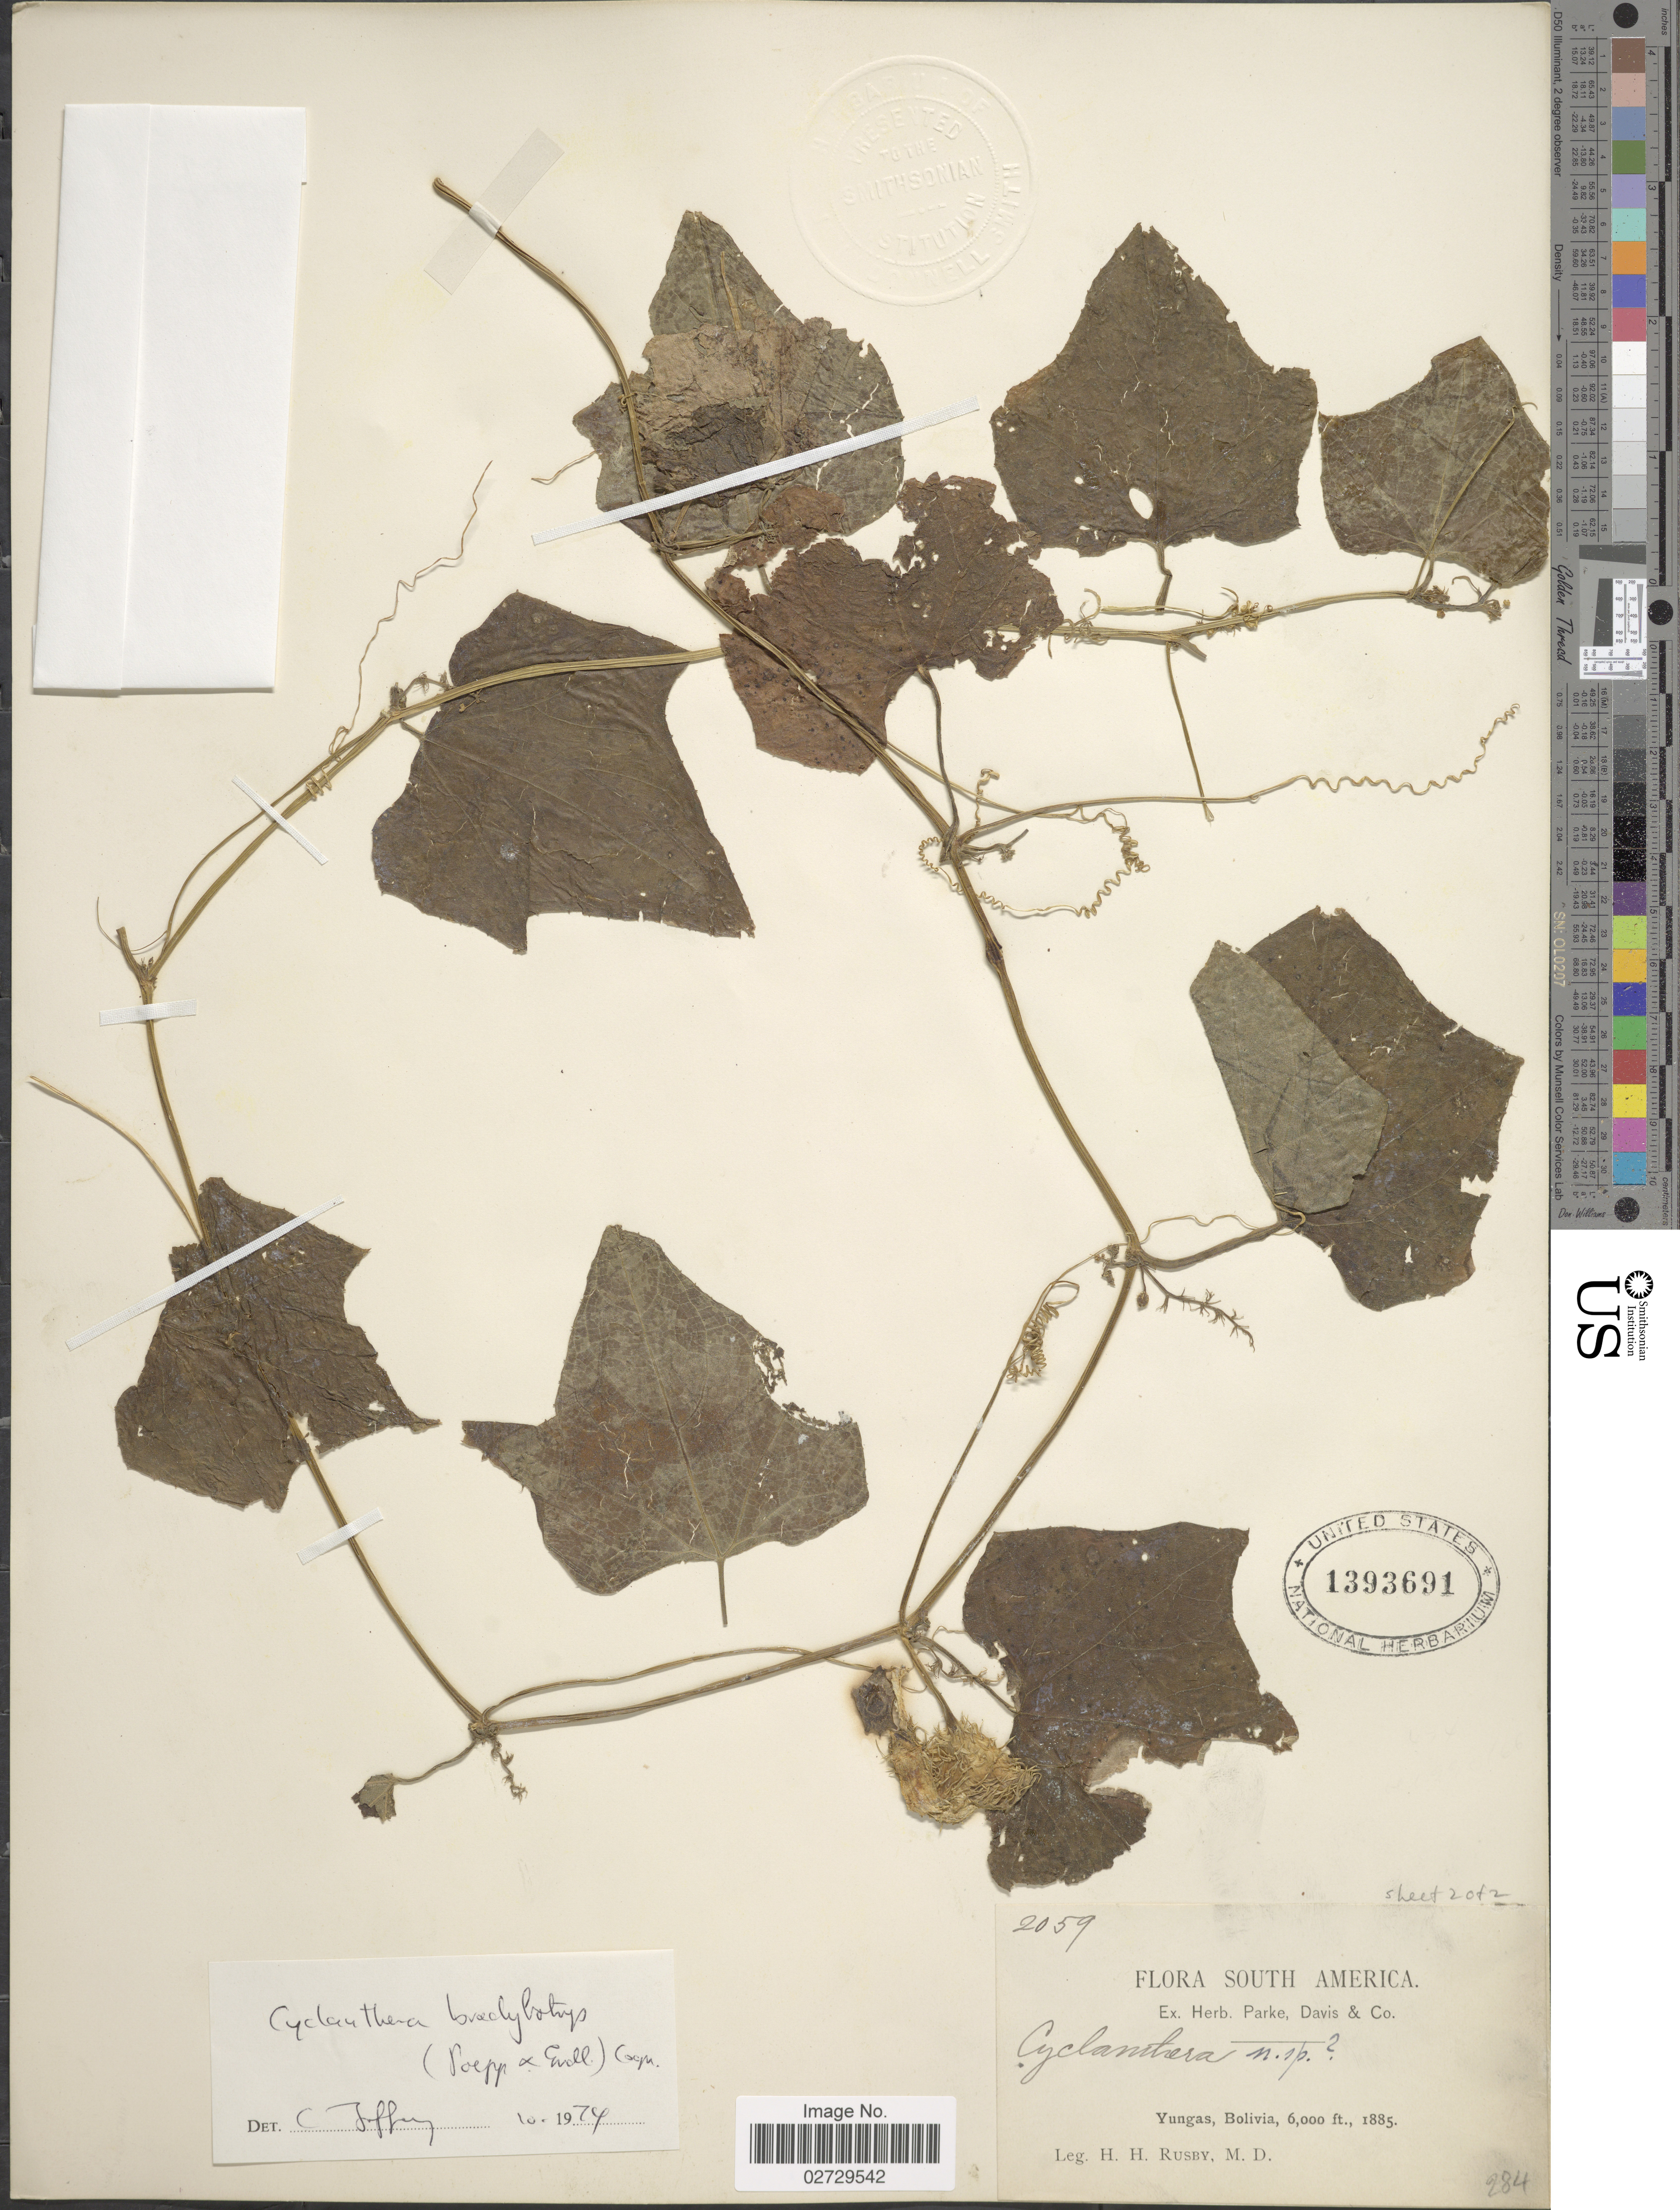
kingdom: Plantae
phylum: Tracheophyta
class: Magnoliopsida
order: Cucurbitales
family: Cucurbitaceae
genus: Cyclanthera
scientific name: Cyclanthera brachybotrys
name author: (Poepp. & Endl.) Cogn.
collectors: H. H. Rusby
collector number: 2059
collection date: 1885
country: Bolivia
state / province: La Paz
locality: Yungas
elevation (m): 1829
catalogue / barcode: US 1393691